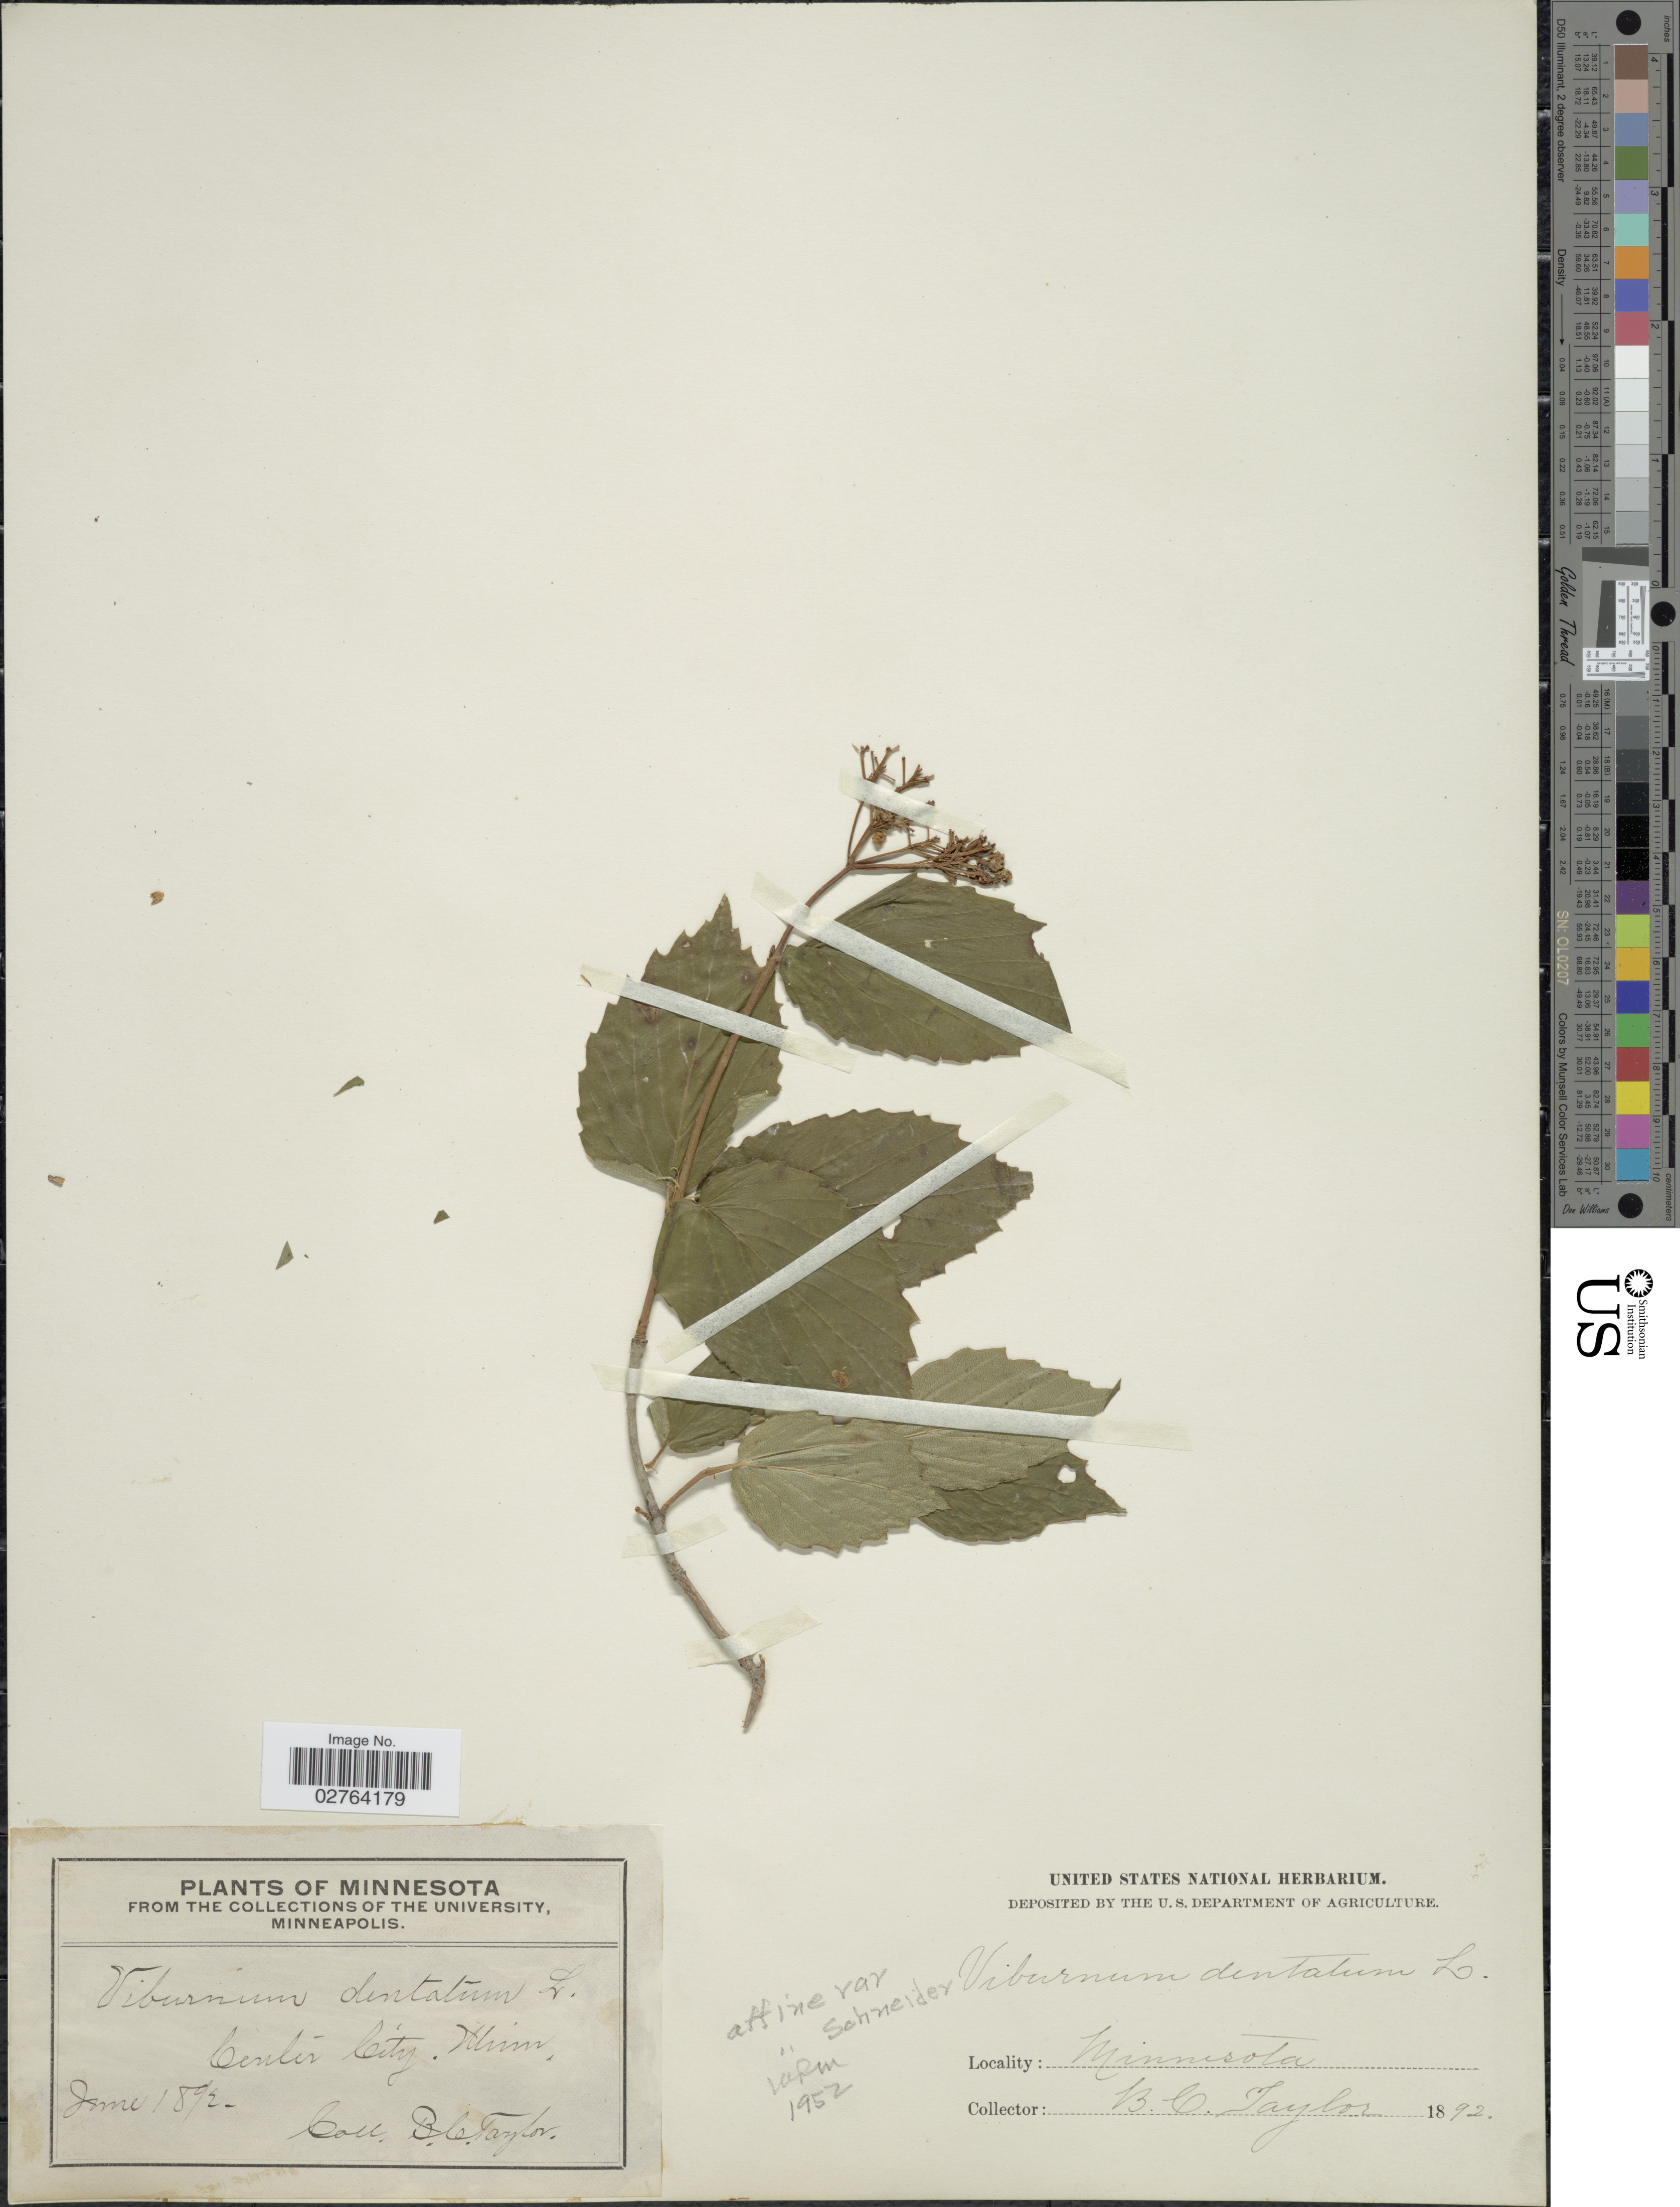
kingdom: Plantae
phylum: Tracheophyta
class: Magnoliopsida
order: Dipsacales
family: Viburnaceae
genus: Viburnum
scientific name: Viburnum rafinesqueanum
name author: Schult.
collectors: B. C. Taylor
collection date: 1892-06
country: United States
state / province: Minnesota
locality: Center City, Minn.